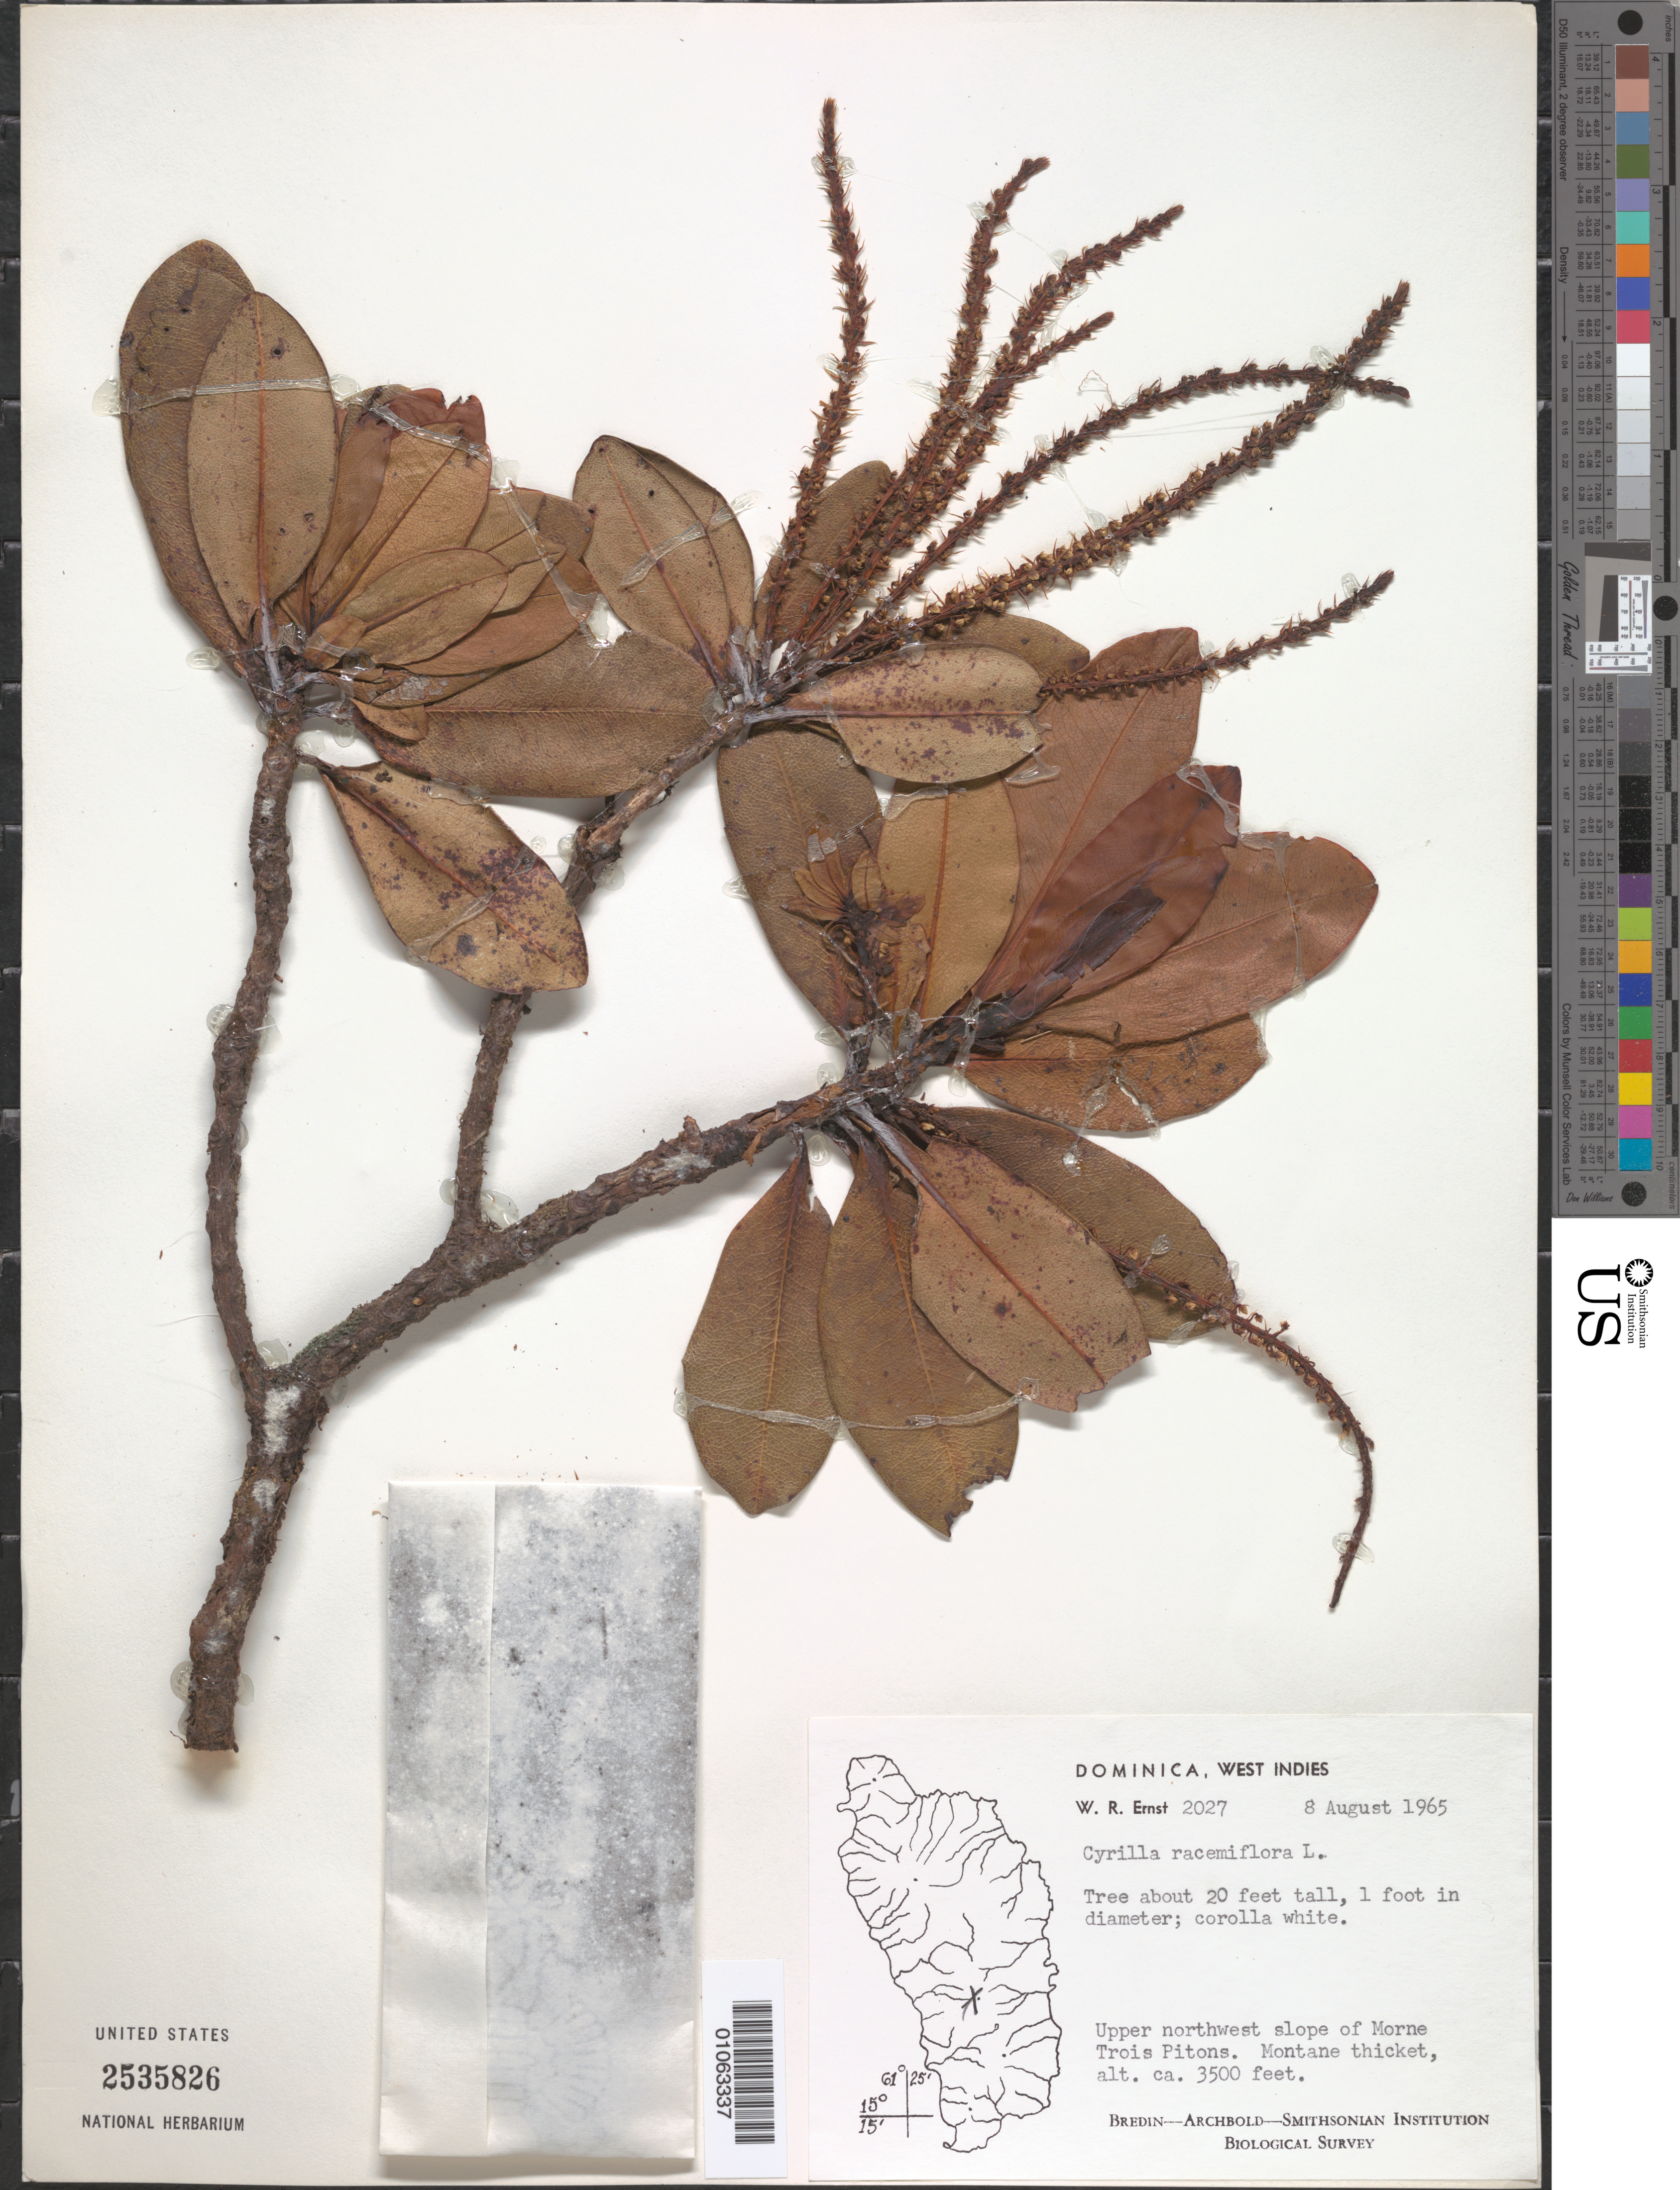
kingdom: Plantae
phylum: Tracheophyta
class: Magnoliopsida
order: Ericales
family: Cyrillaceae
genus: Cyrilla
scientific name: Cyrilla racemiflora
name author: L.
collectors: W. R. Ernst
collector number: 2027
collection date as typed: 08 Aug 1965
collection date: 1965-08-08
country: Dominica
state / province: St. George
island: Dominica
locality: Upper north slope of Morne Troits Pitons. Montane thickets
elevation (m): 1067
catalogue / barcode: US 2535826